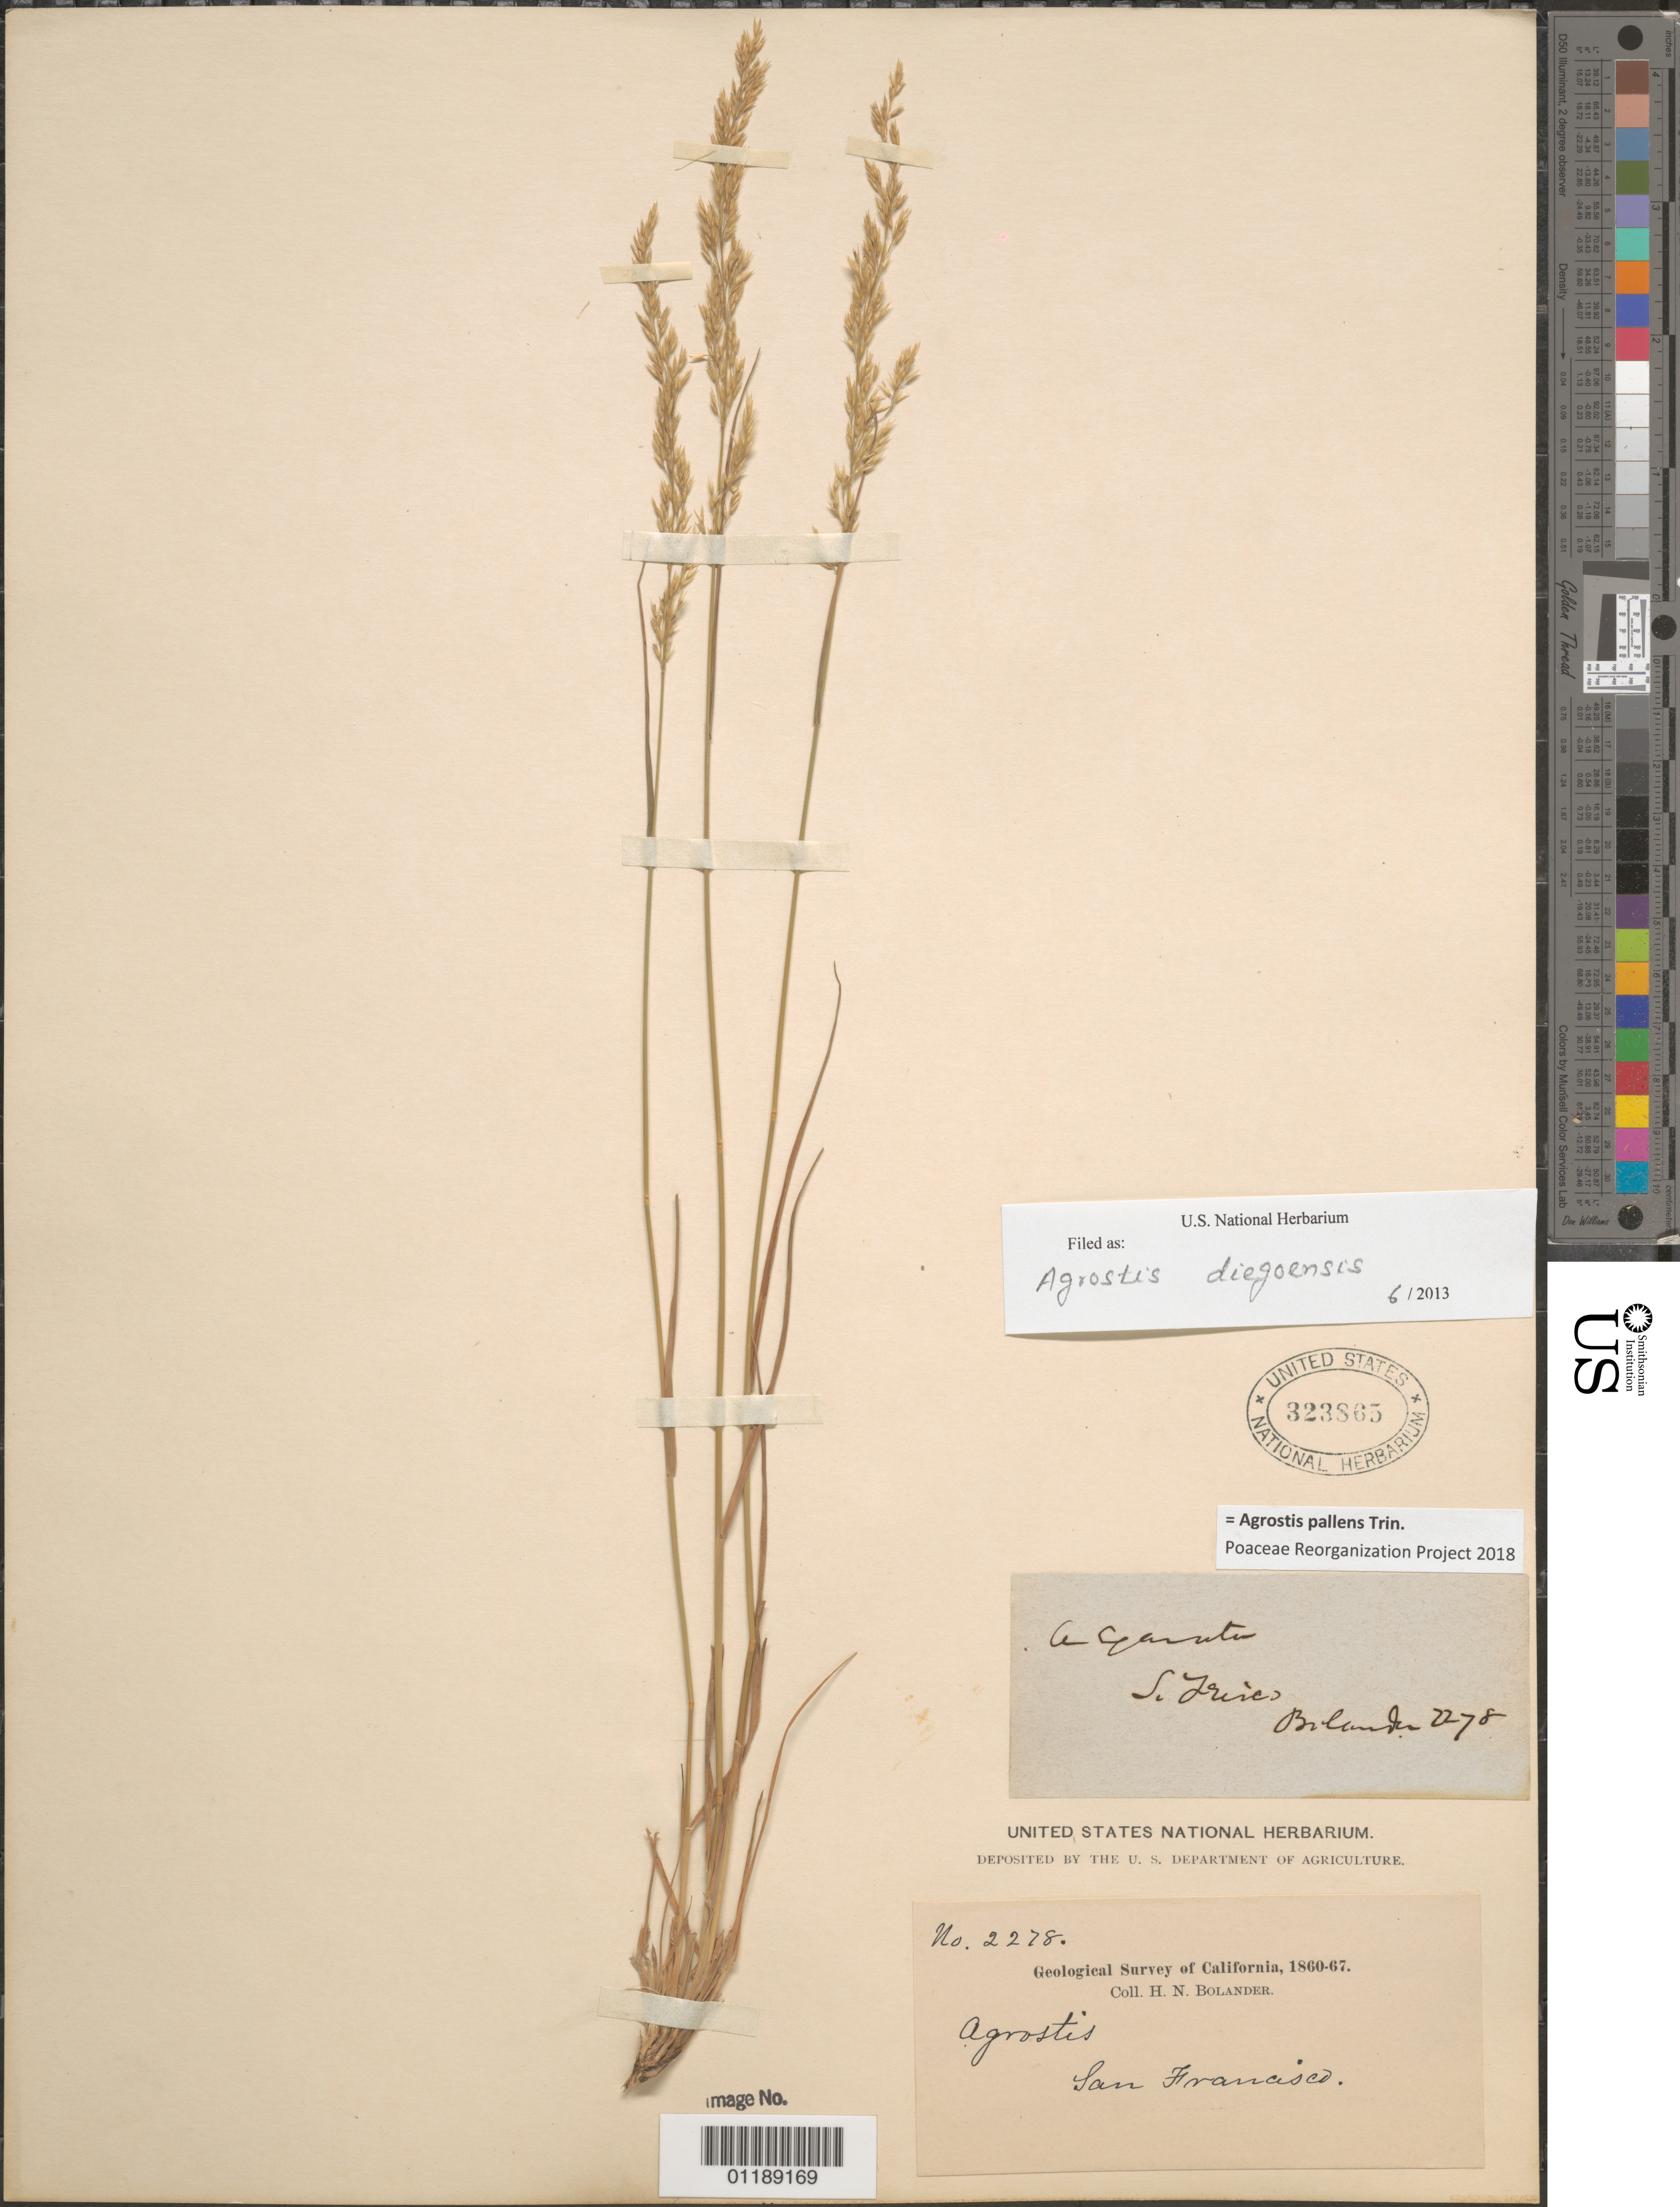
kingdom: Plantae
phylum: Tracheophyta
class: Liliopsida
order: Poales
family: Poaceae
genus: Agrostis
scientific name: Agrostis pallens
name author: Trin.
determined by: Poaceae Reorganization Project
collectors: H. Bolander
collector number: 2278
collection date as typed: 1860 to -- --- 1867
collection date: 1860/1867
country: United States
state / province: California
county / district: San Francisco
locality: San Francisco.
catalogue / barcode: US 323865